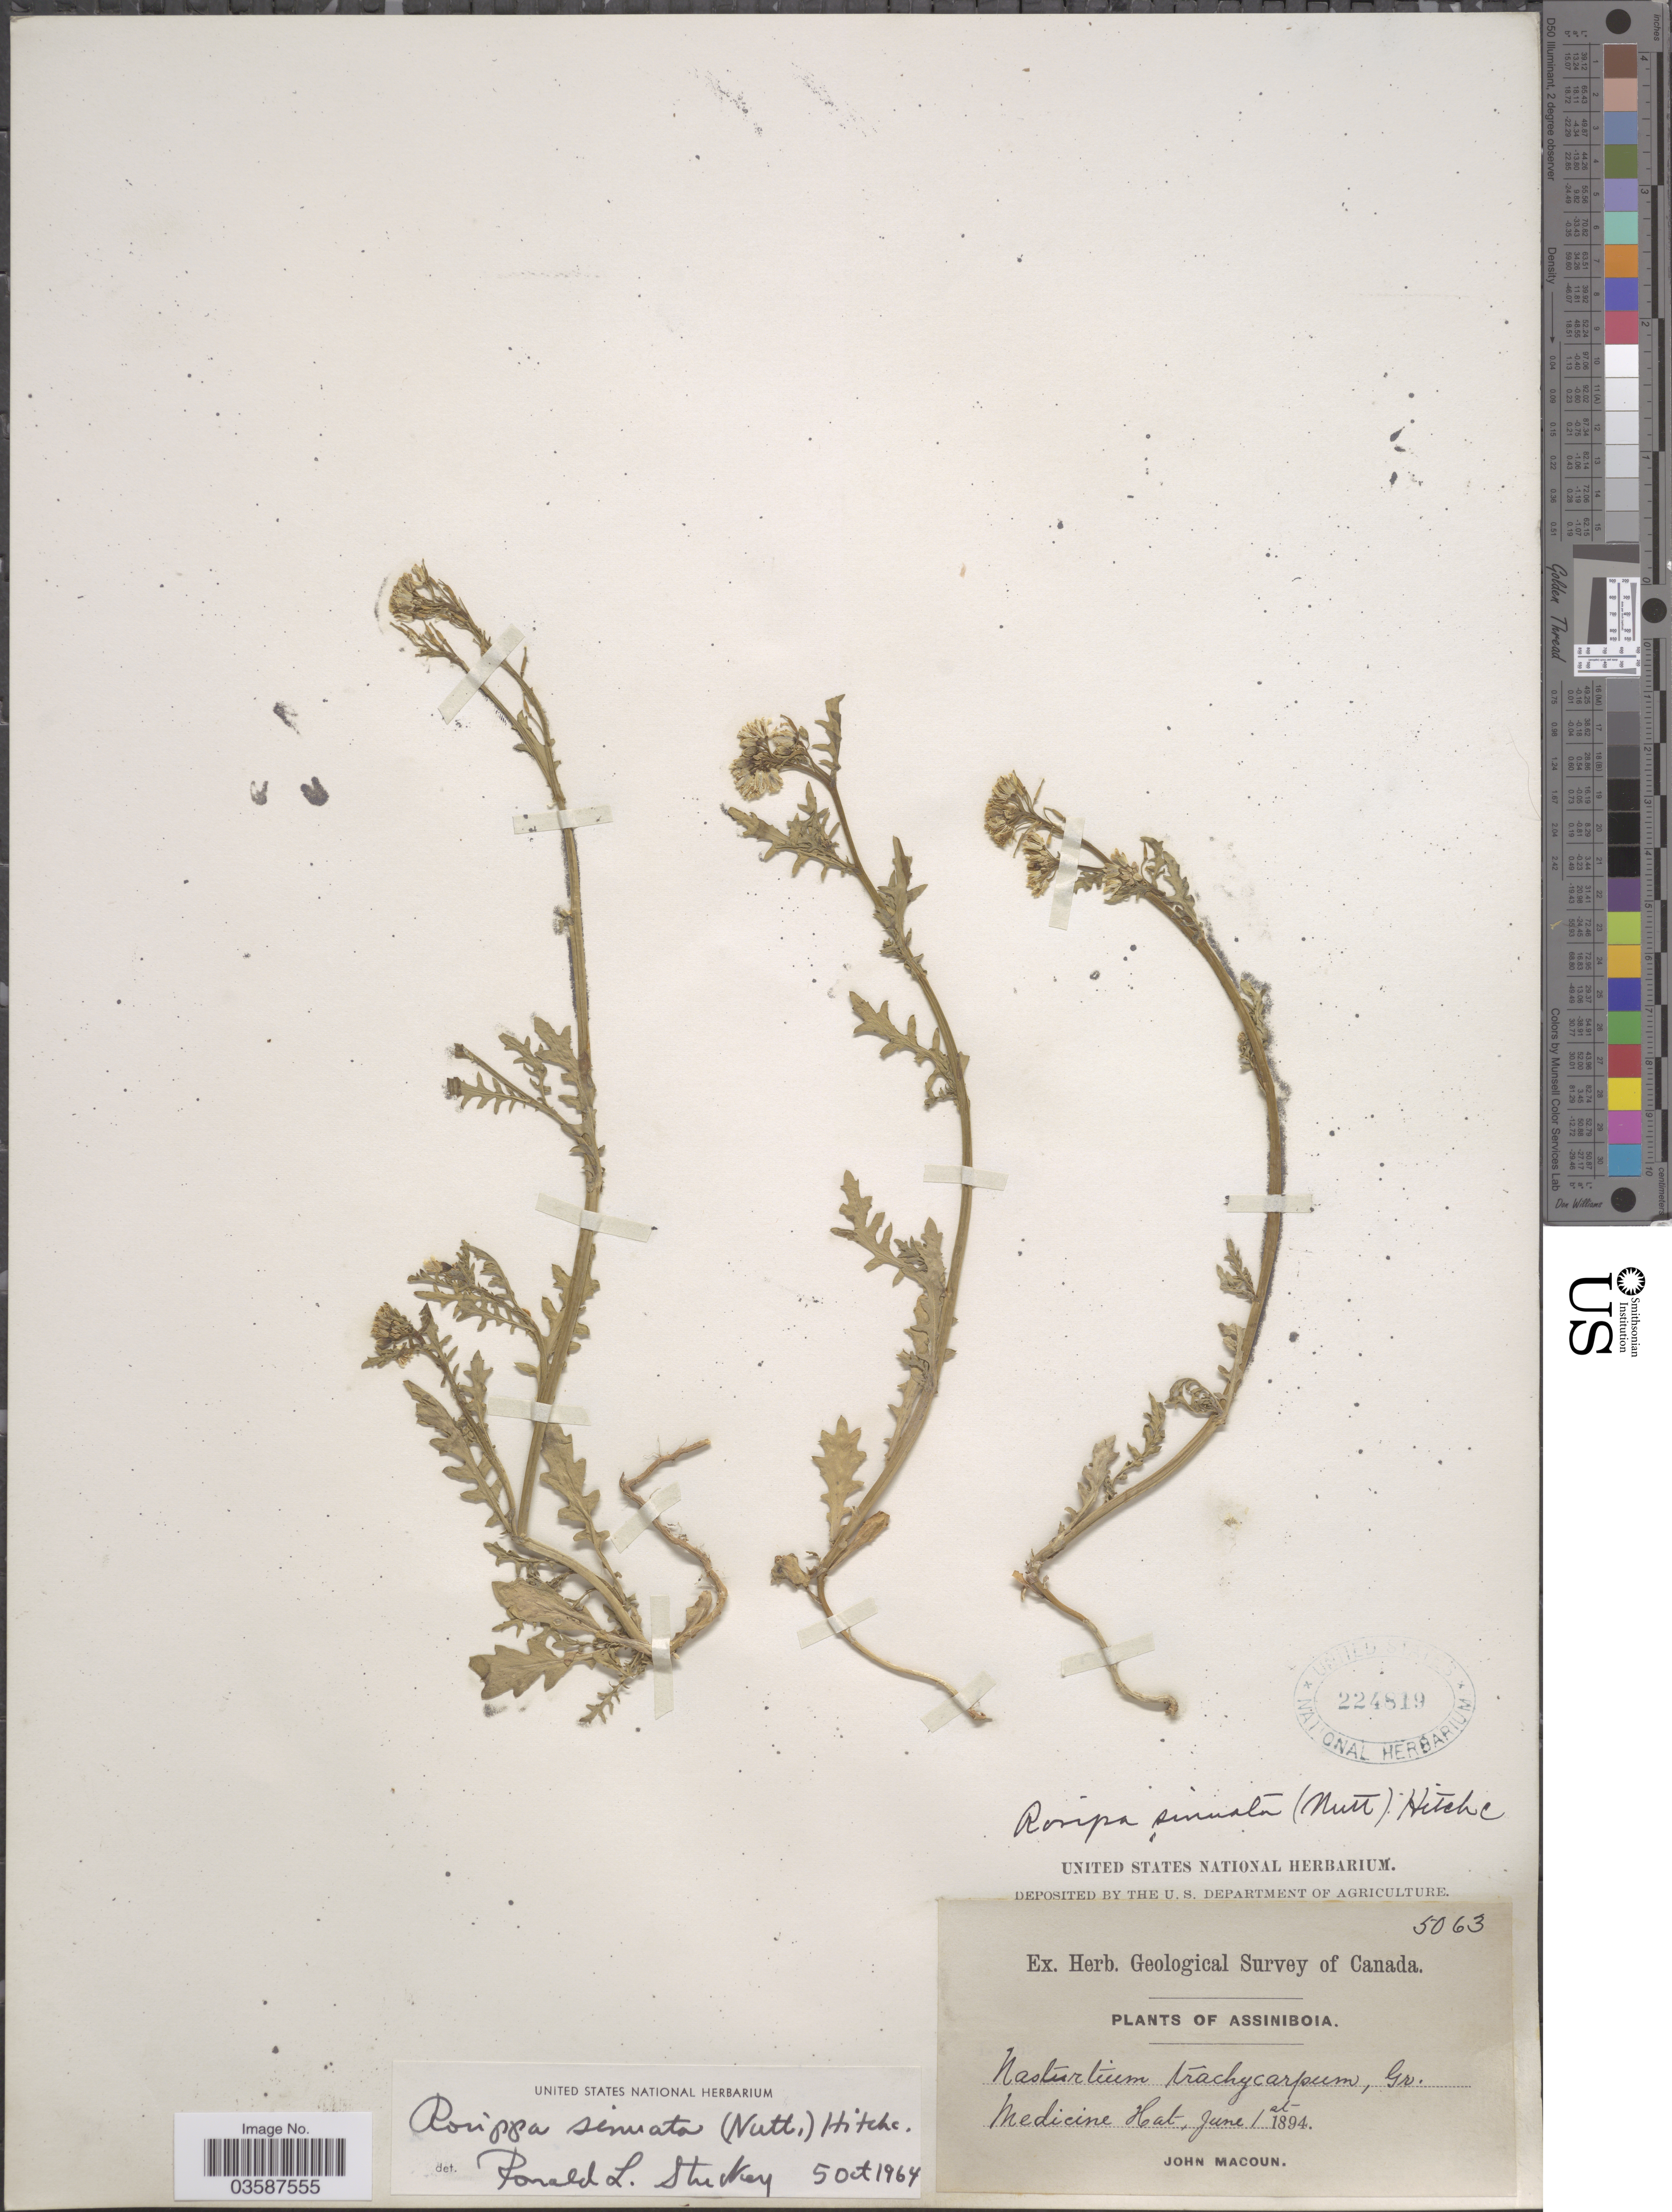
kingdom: Plantae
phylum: Tracheophyta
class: Magnoliopsida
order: Brassicales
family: Brassicaceae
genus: Rorippa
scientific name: Rorippa sinuata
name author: (Nutt.) Hitchc.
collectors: J. Macoun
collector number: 5063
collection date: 1894-06-01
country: Canada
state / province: Alberta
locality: Assiniboia. Medicine Hat.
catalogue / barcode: US 224819